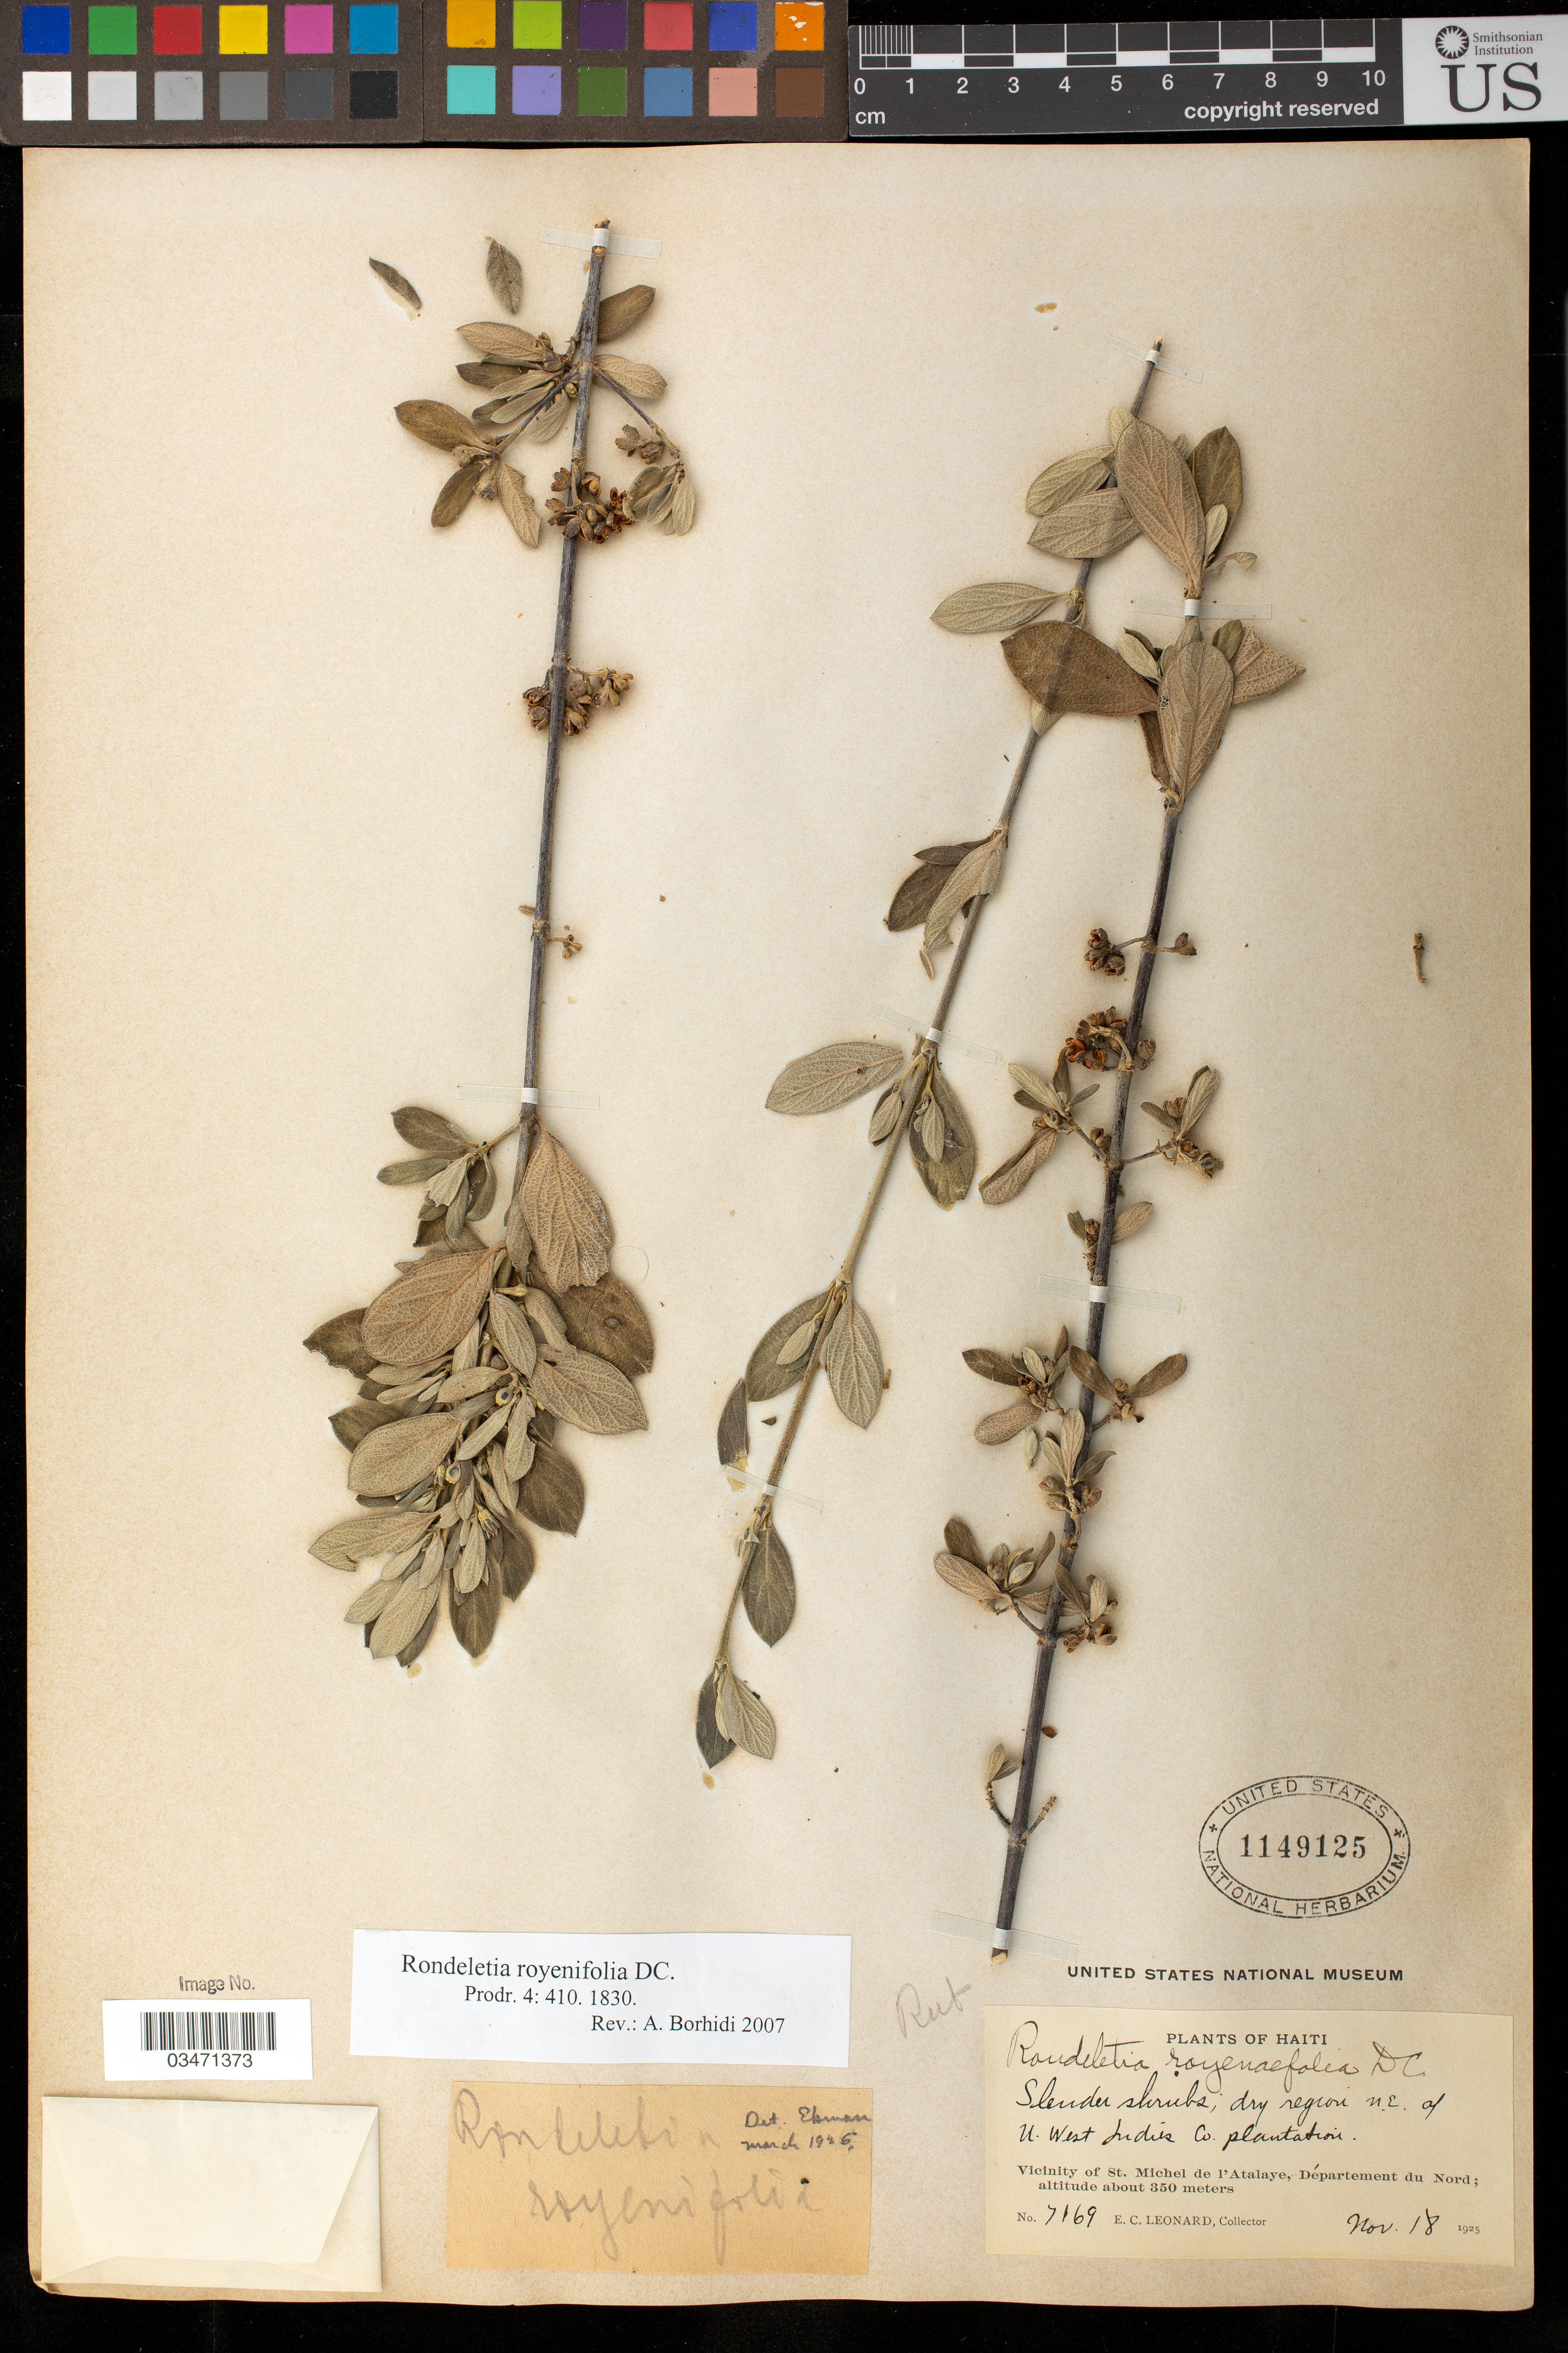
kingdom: Plantae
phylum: Tracheophyta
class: Magnoliopsida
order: Gentianales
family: Rubiaceae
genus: Rondeletia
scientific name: Rondeletia royenaefolia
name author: DC.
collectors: E. C. Leonard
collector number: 7169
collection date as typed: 18 Nov 1925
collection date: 1925-11-18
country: Haiti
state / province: Nord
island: Hispaniola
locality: Vicinity of St. Michel de l'Atalaye, northeast of the U.West Indies Co. plantation.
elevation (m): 350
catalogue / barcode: US 1149125